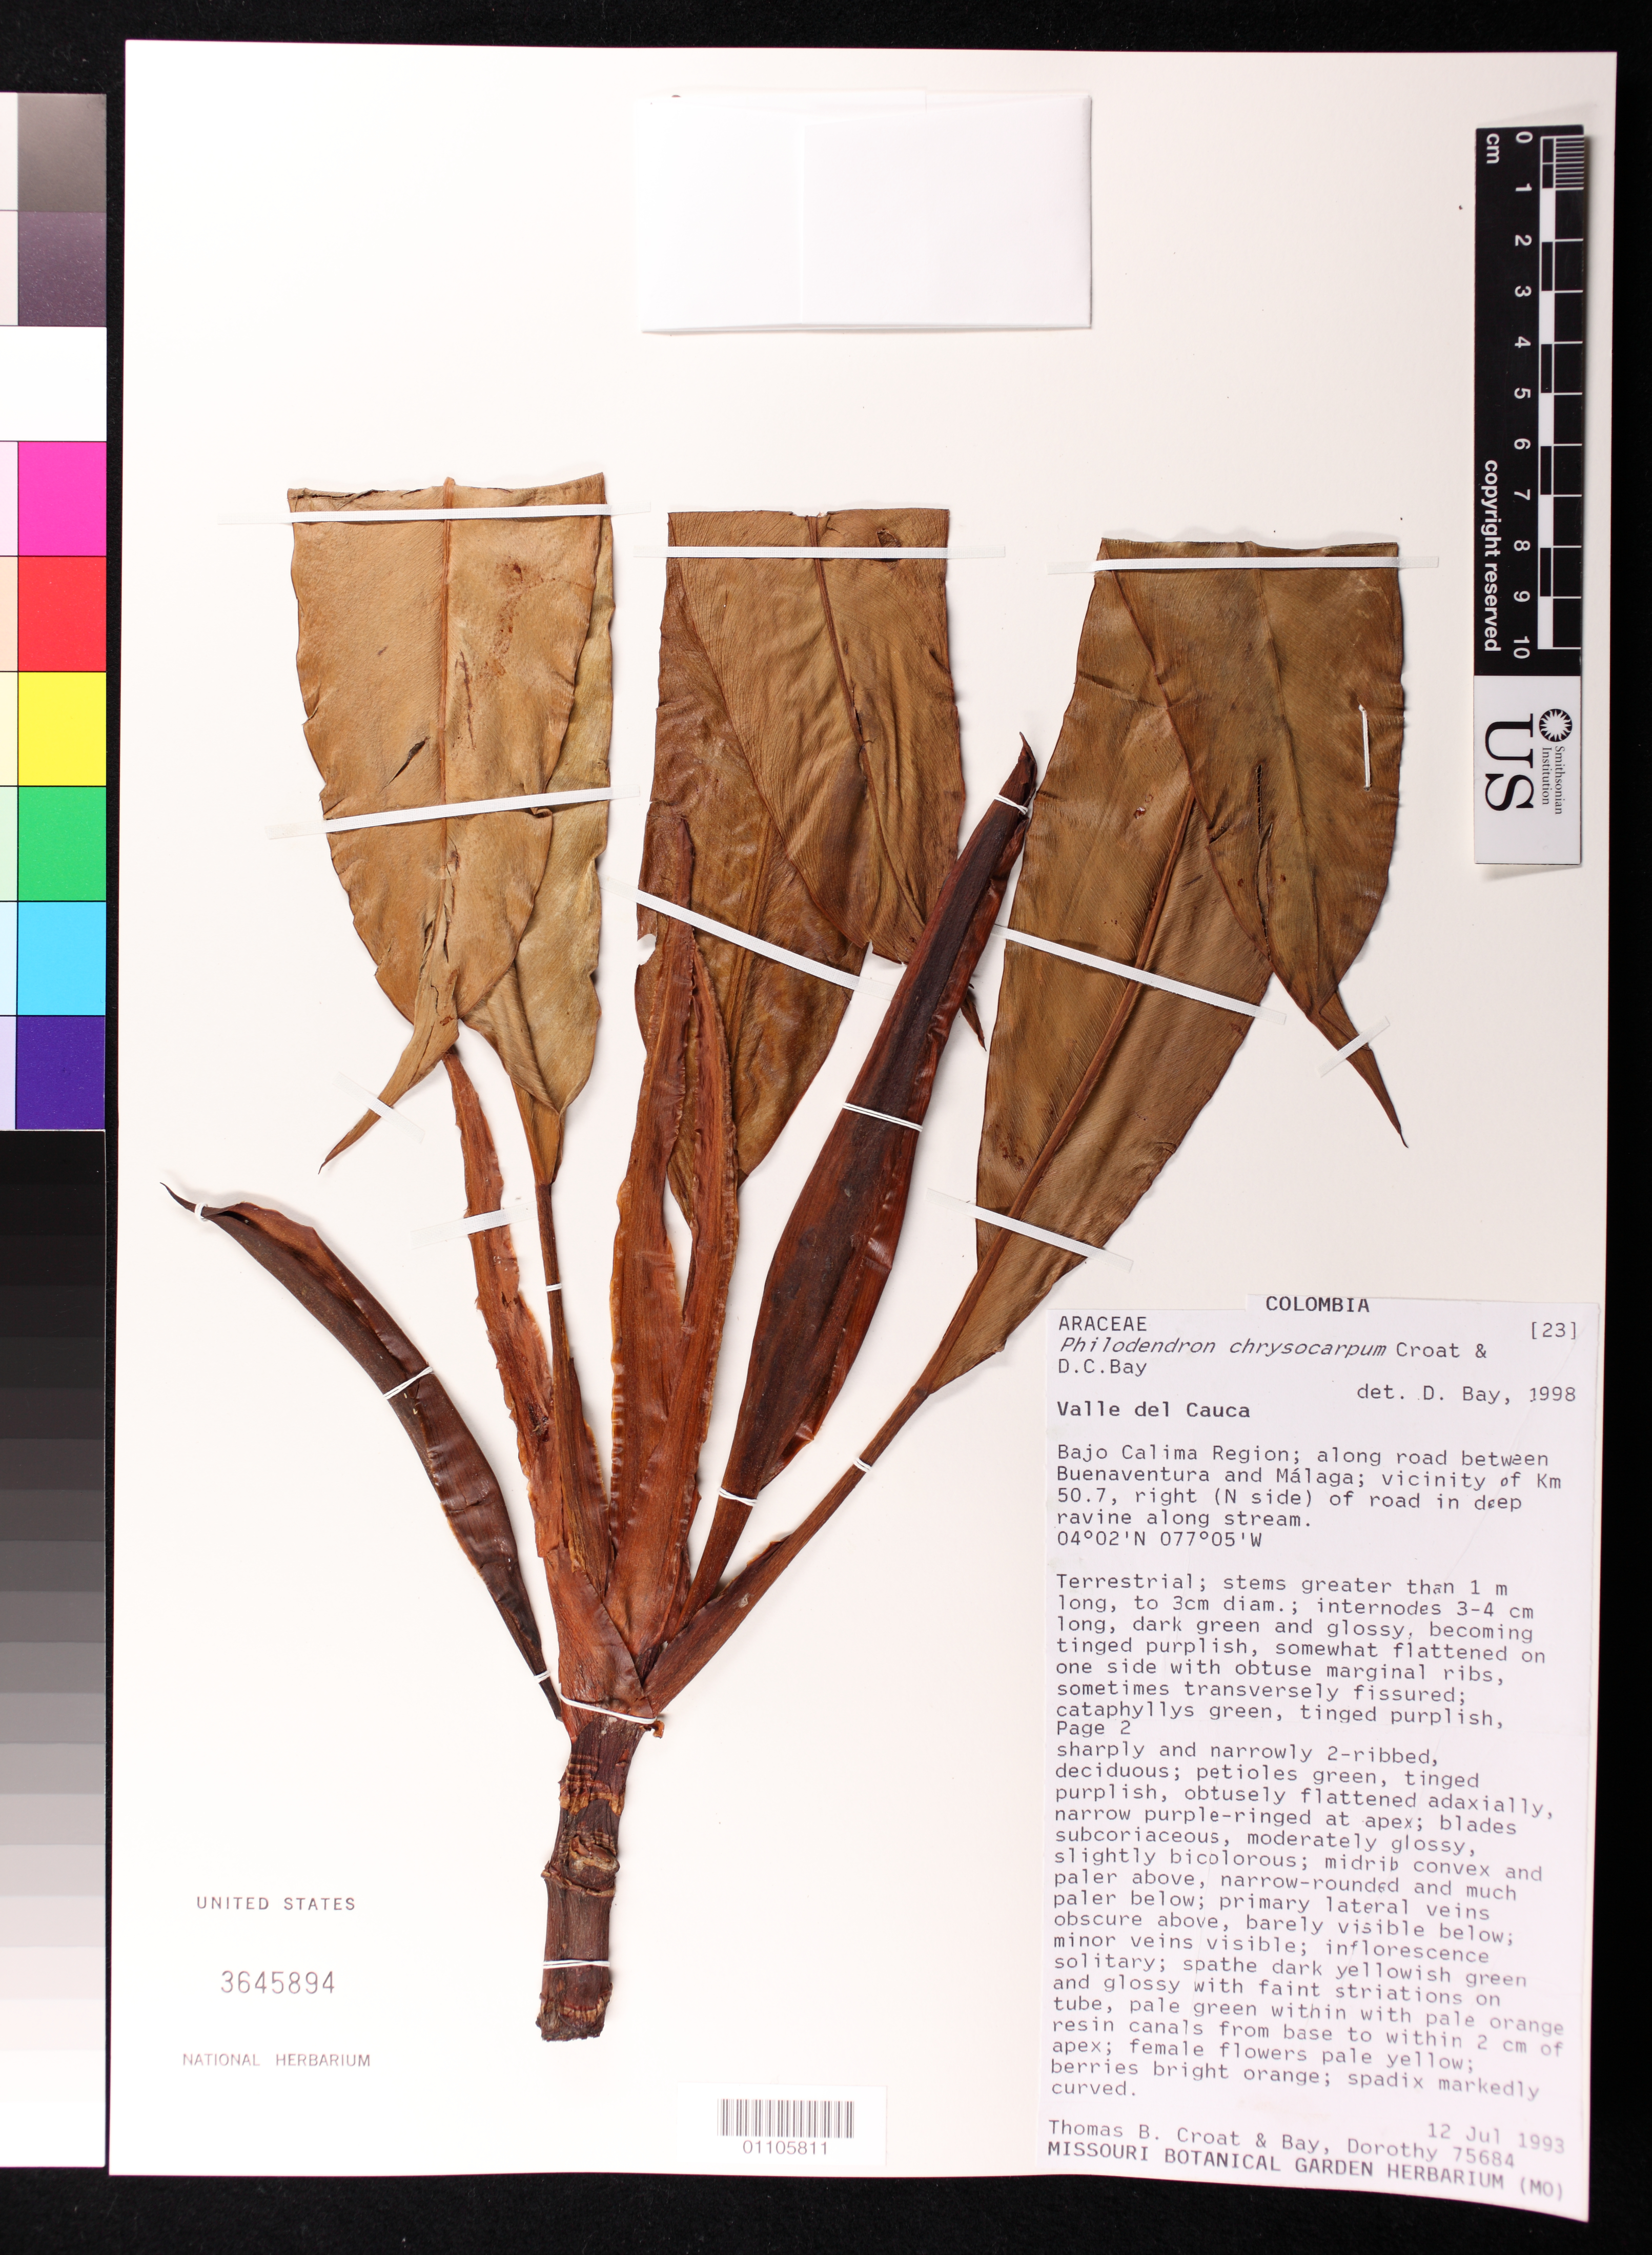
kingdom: Plantae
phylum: Tracheophyta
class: Liliopsida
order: Alismatales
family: Araceae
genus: Philodendron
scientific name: Philodendron chrysocarpum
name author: Croat & D.C. Bay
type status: Isotype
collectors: T. B. Croat & D. C. Bay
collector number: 75684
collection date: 1993-07-12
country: Colombia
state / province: Valle del Cauca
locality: Bajo Calima region; along road between Buenaventura and Málaga; vicinity of Km 50.7, right (N side) of road in deep ravine along stream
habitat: In deep ravine along stream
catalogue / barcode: US 3645894